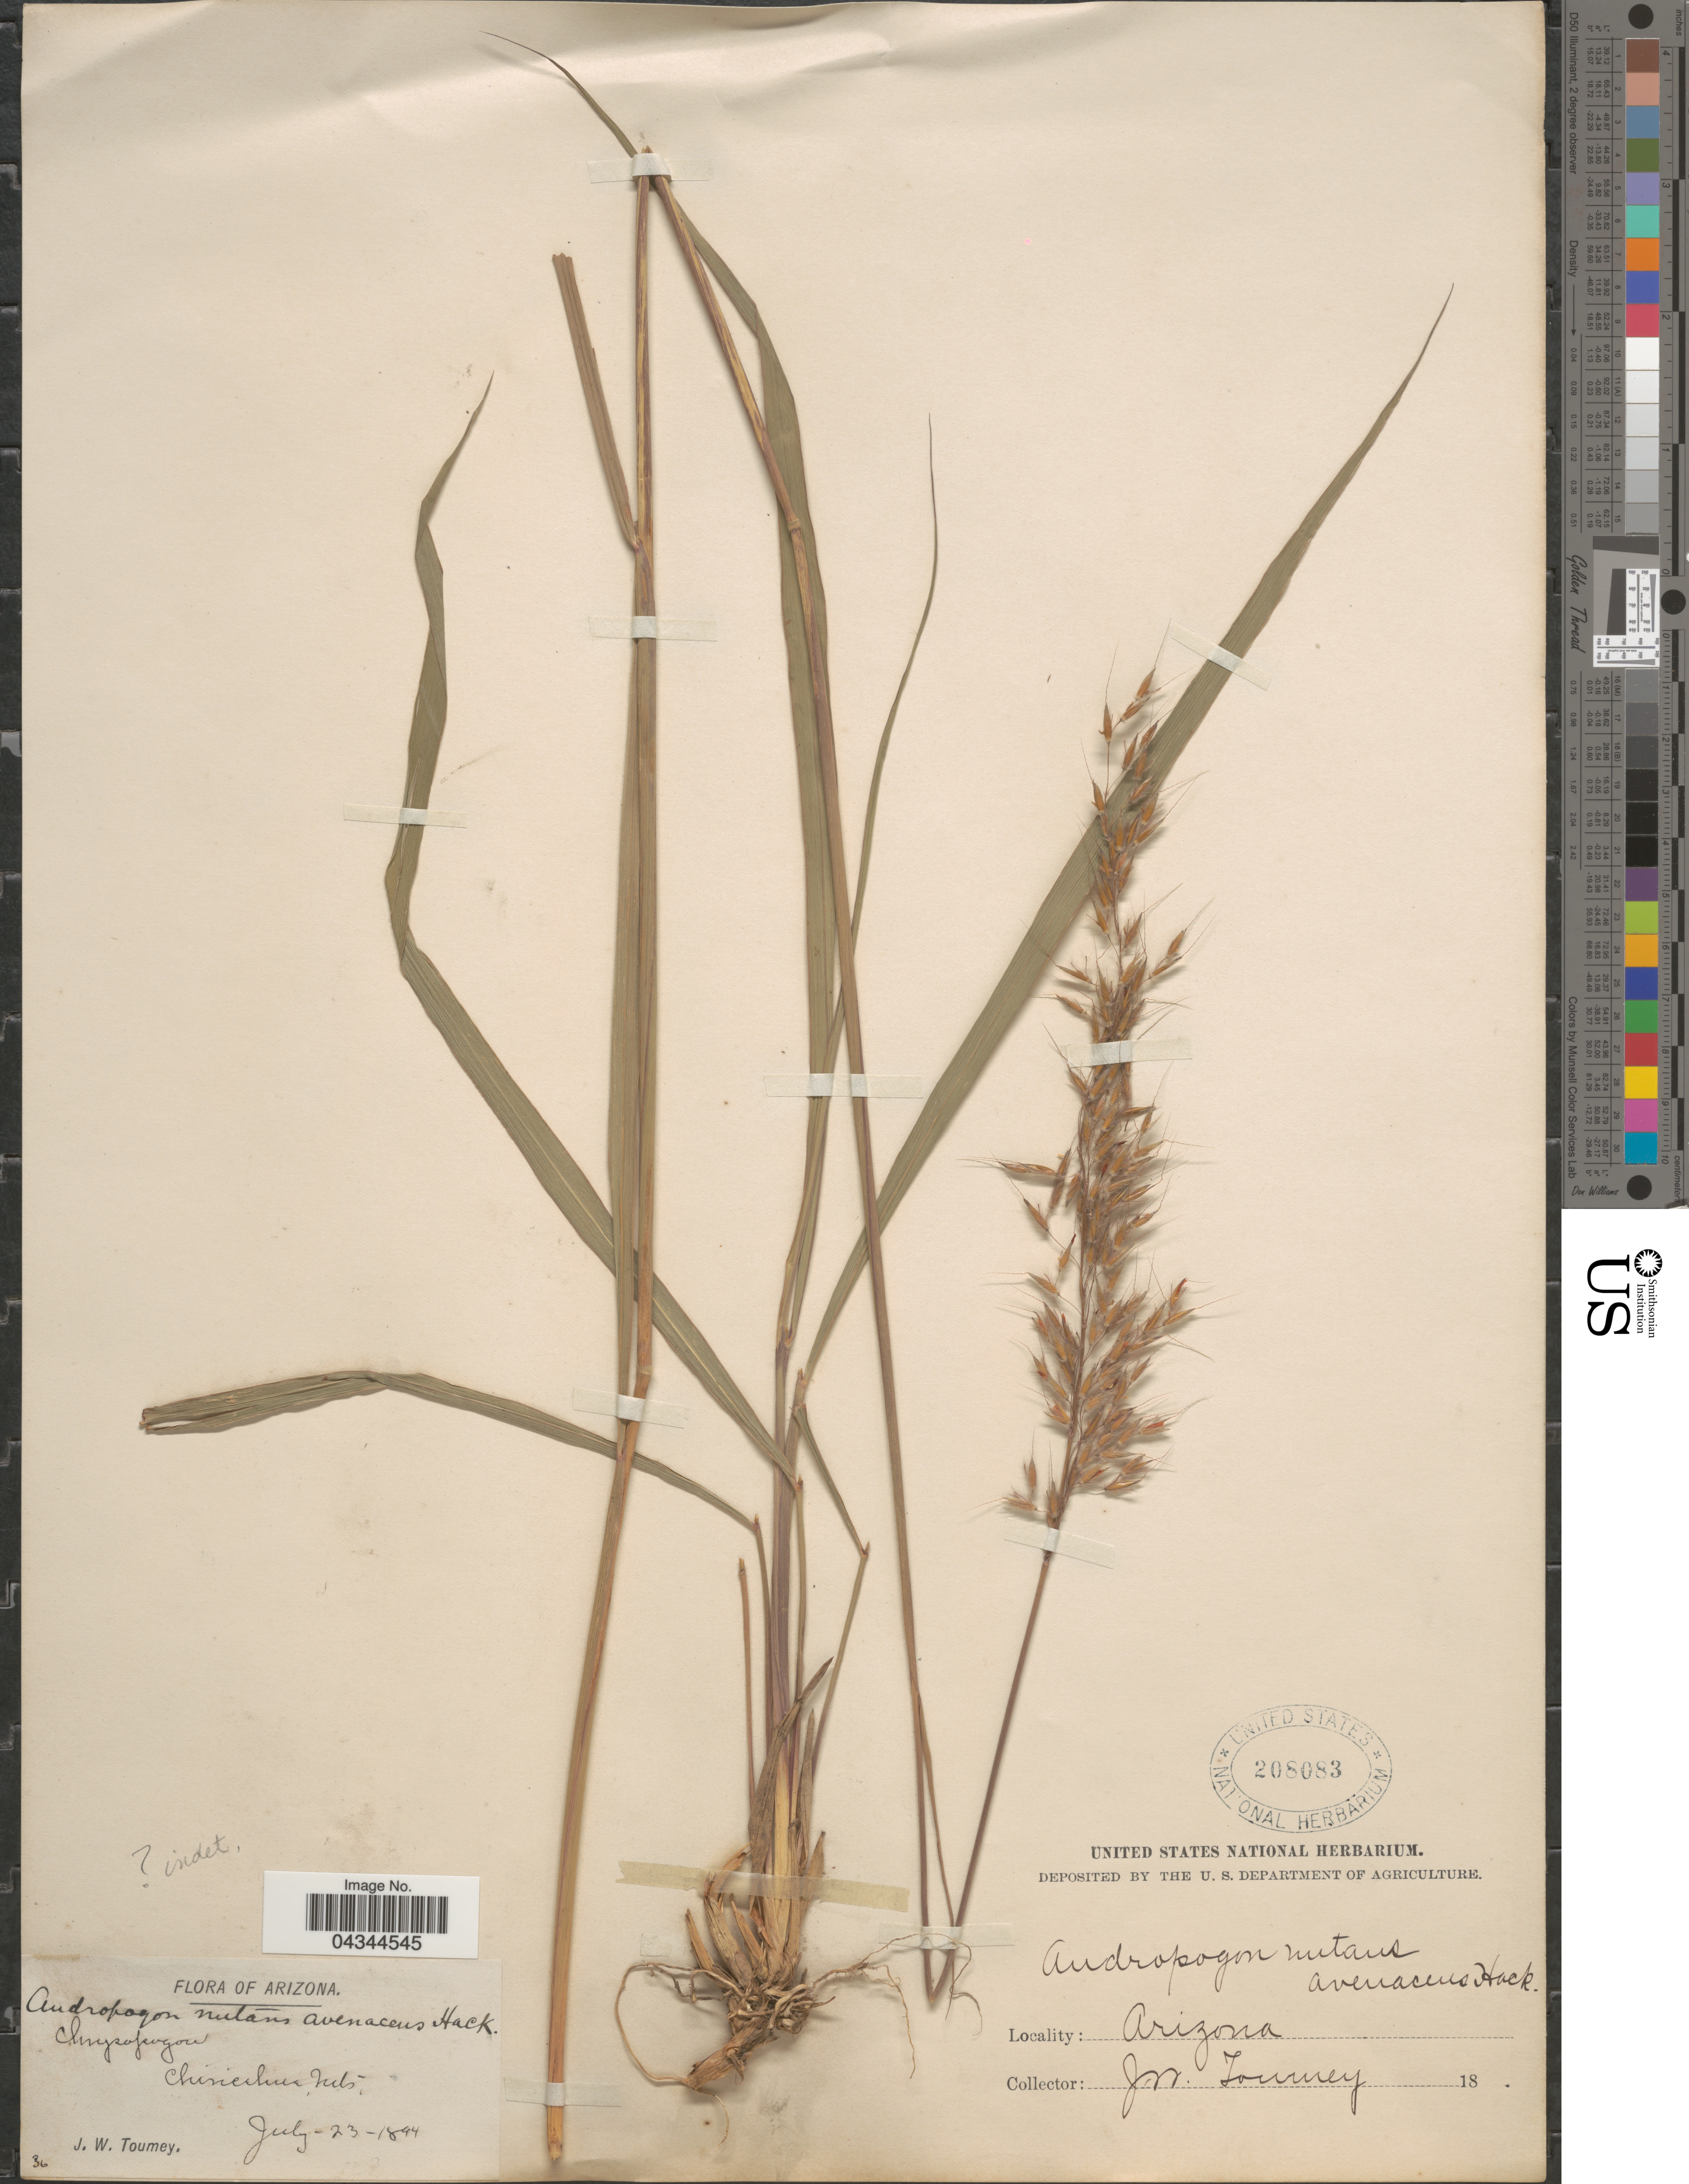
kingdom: Plantae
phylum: Tracheophyta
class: Liliopsida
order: Poales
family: Poaceae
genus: Andropogon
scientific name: Andropogon sp.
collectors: J. W. Toumey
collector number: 36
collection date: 1894-07-23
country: United States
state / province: Arizona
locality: Chiricahua Mts.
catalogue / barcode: US 208083